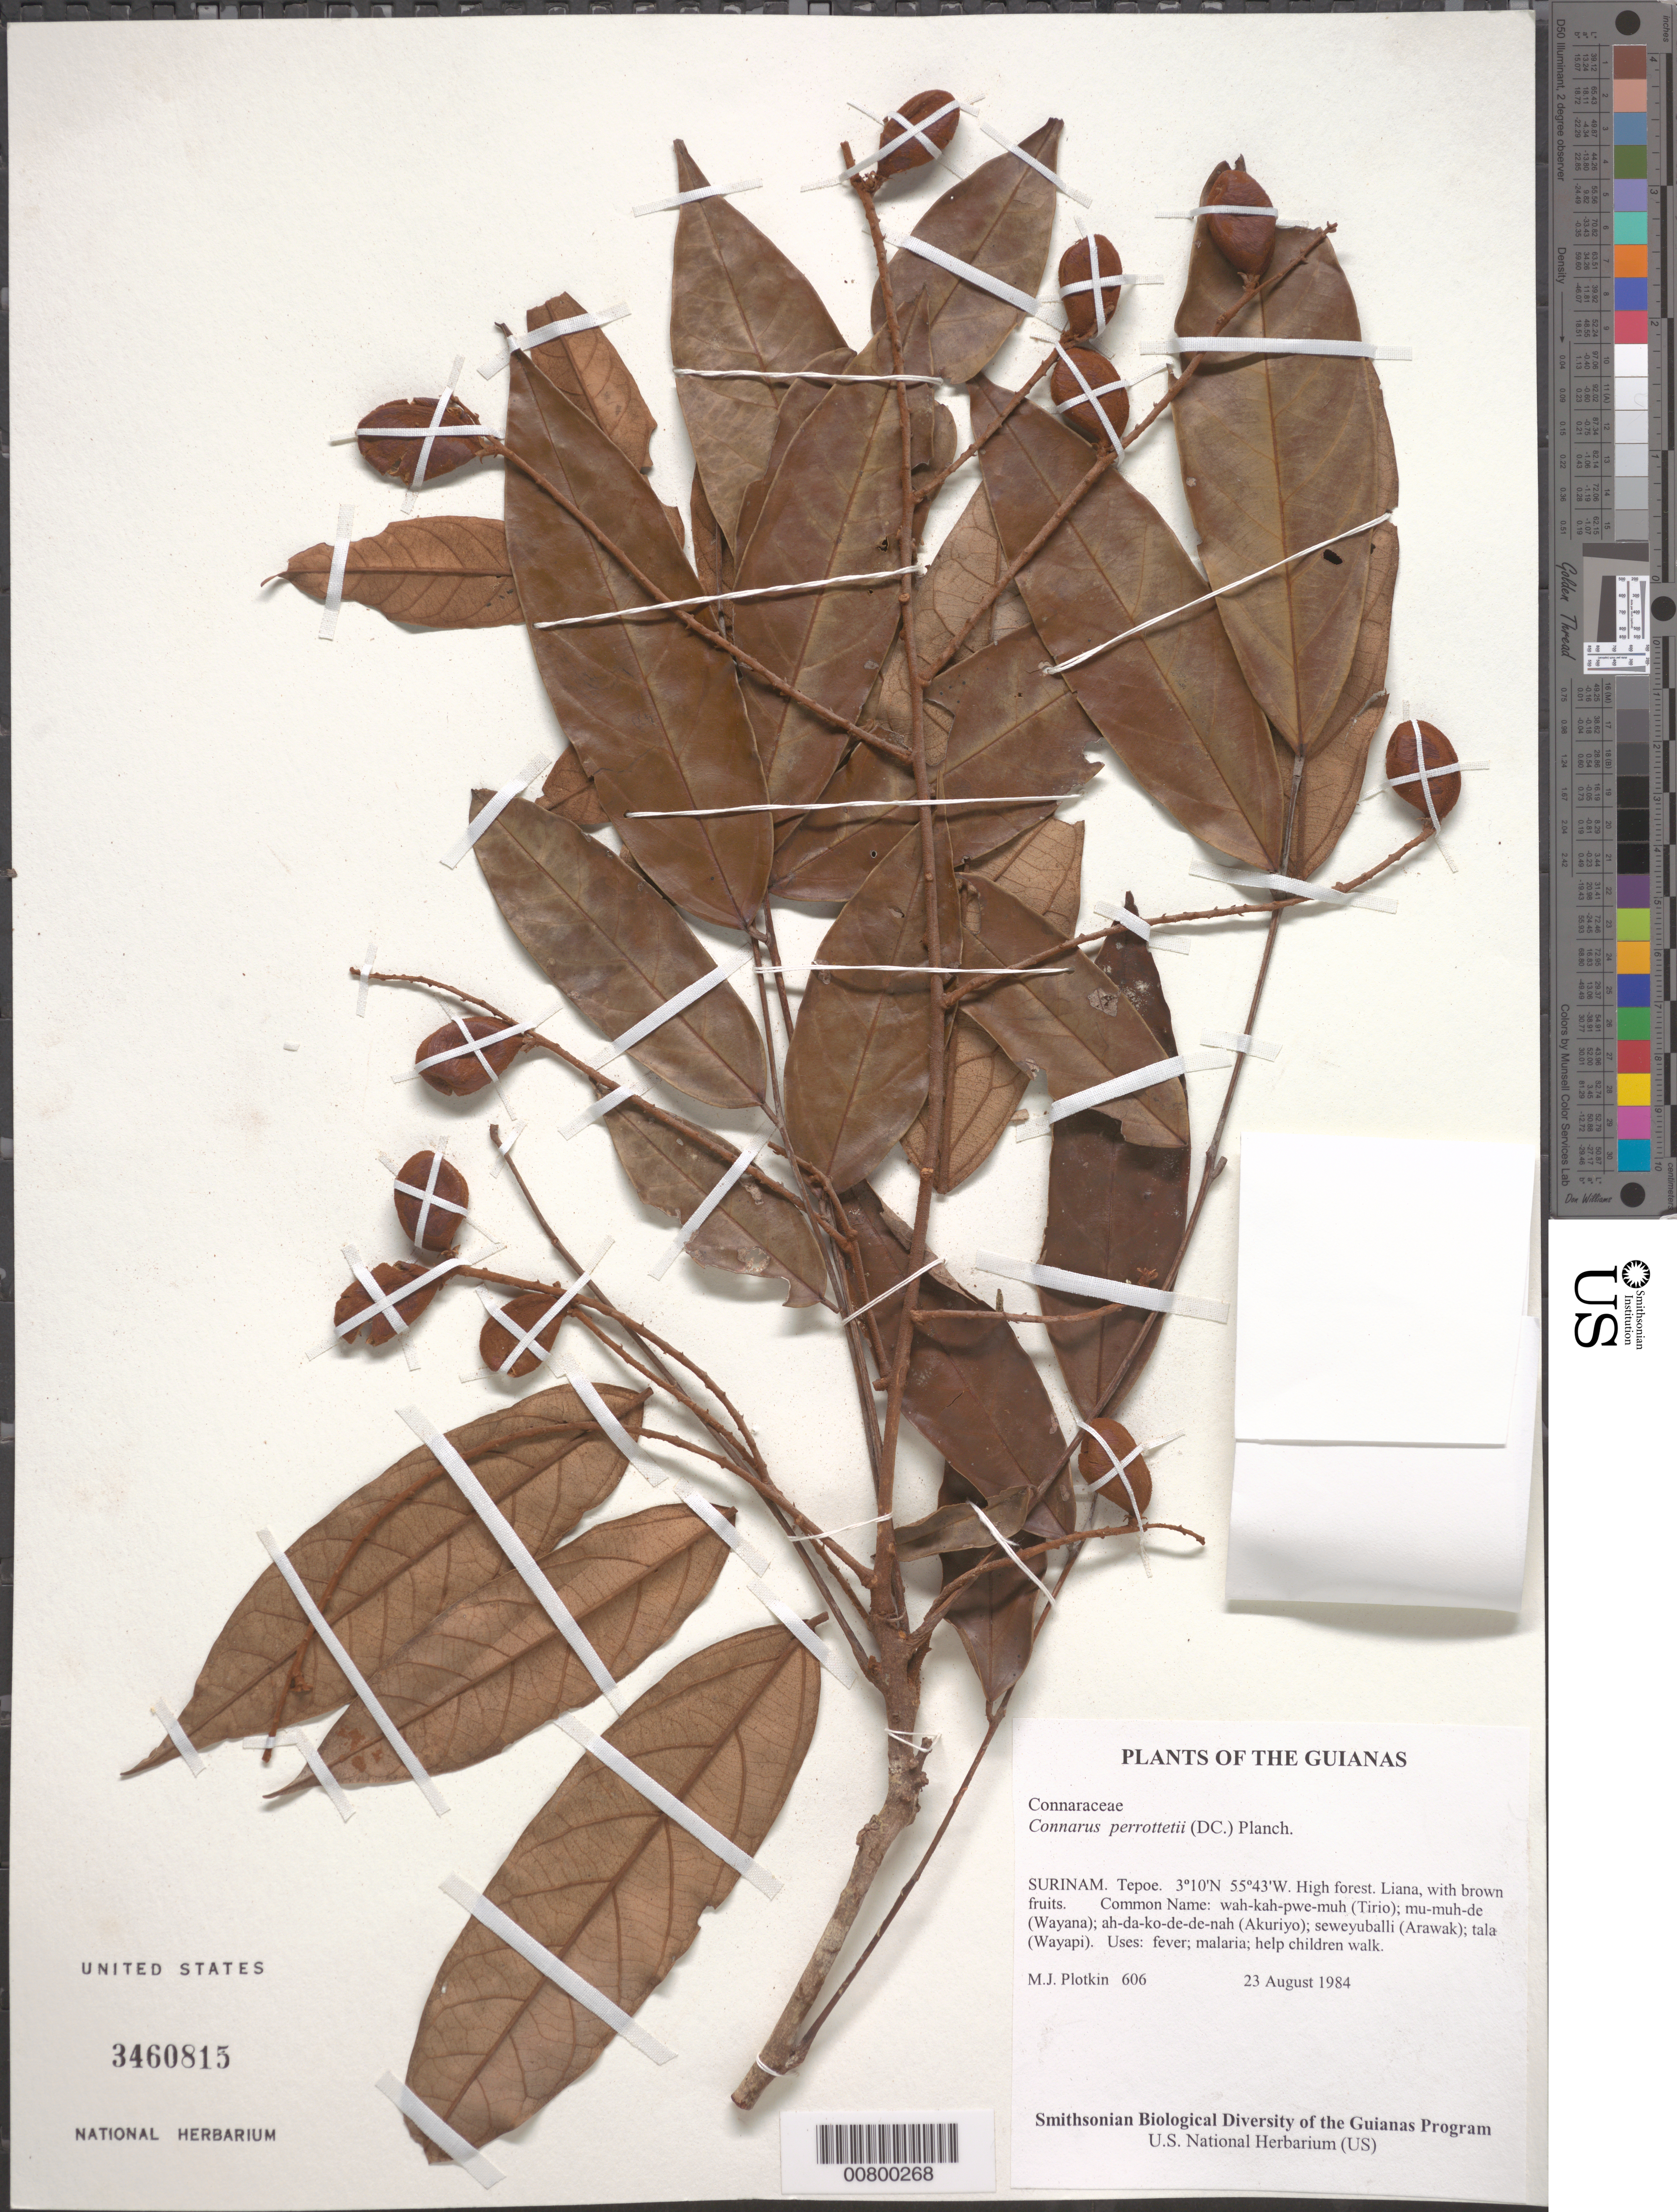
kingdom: Plantae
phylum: Tracheophyta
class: Magnoliopsida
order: Oxalidales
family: Connaraceae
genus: Connarus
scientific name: Connarus perrottetii var. perrottetii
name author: (DC.) Planch.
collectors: M. Plotkin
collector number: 606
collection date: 1984-08-23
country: Suriname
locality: The Guianas. Tepoe.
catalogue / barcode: US 3460815